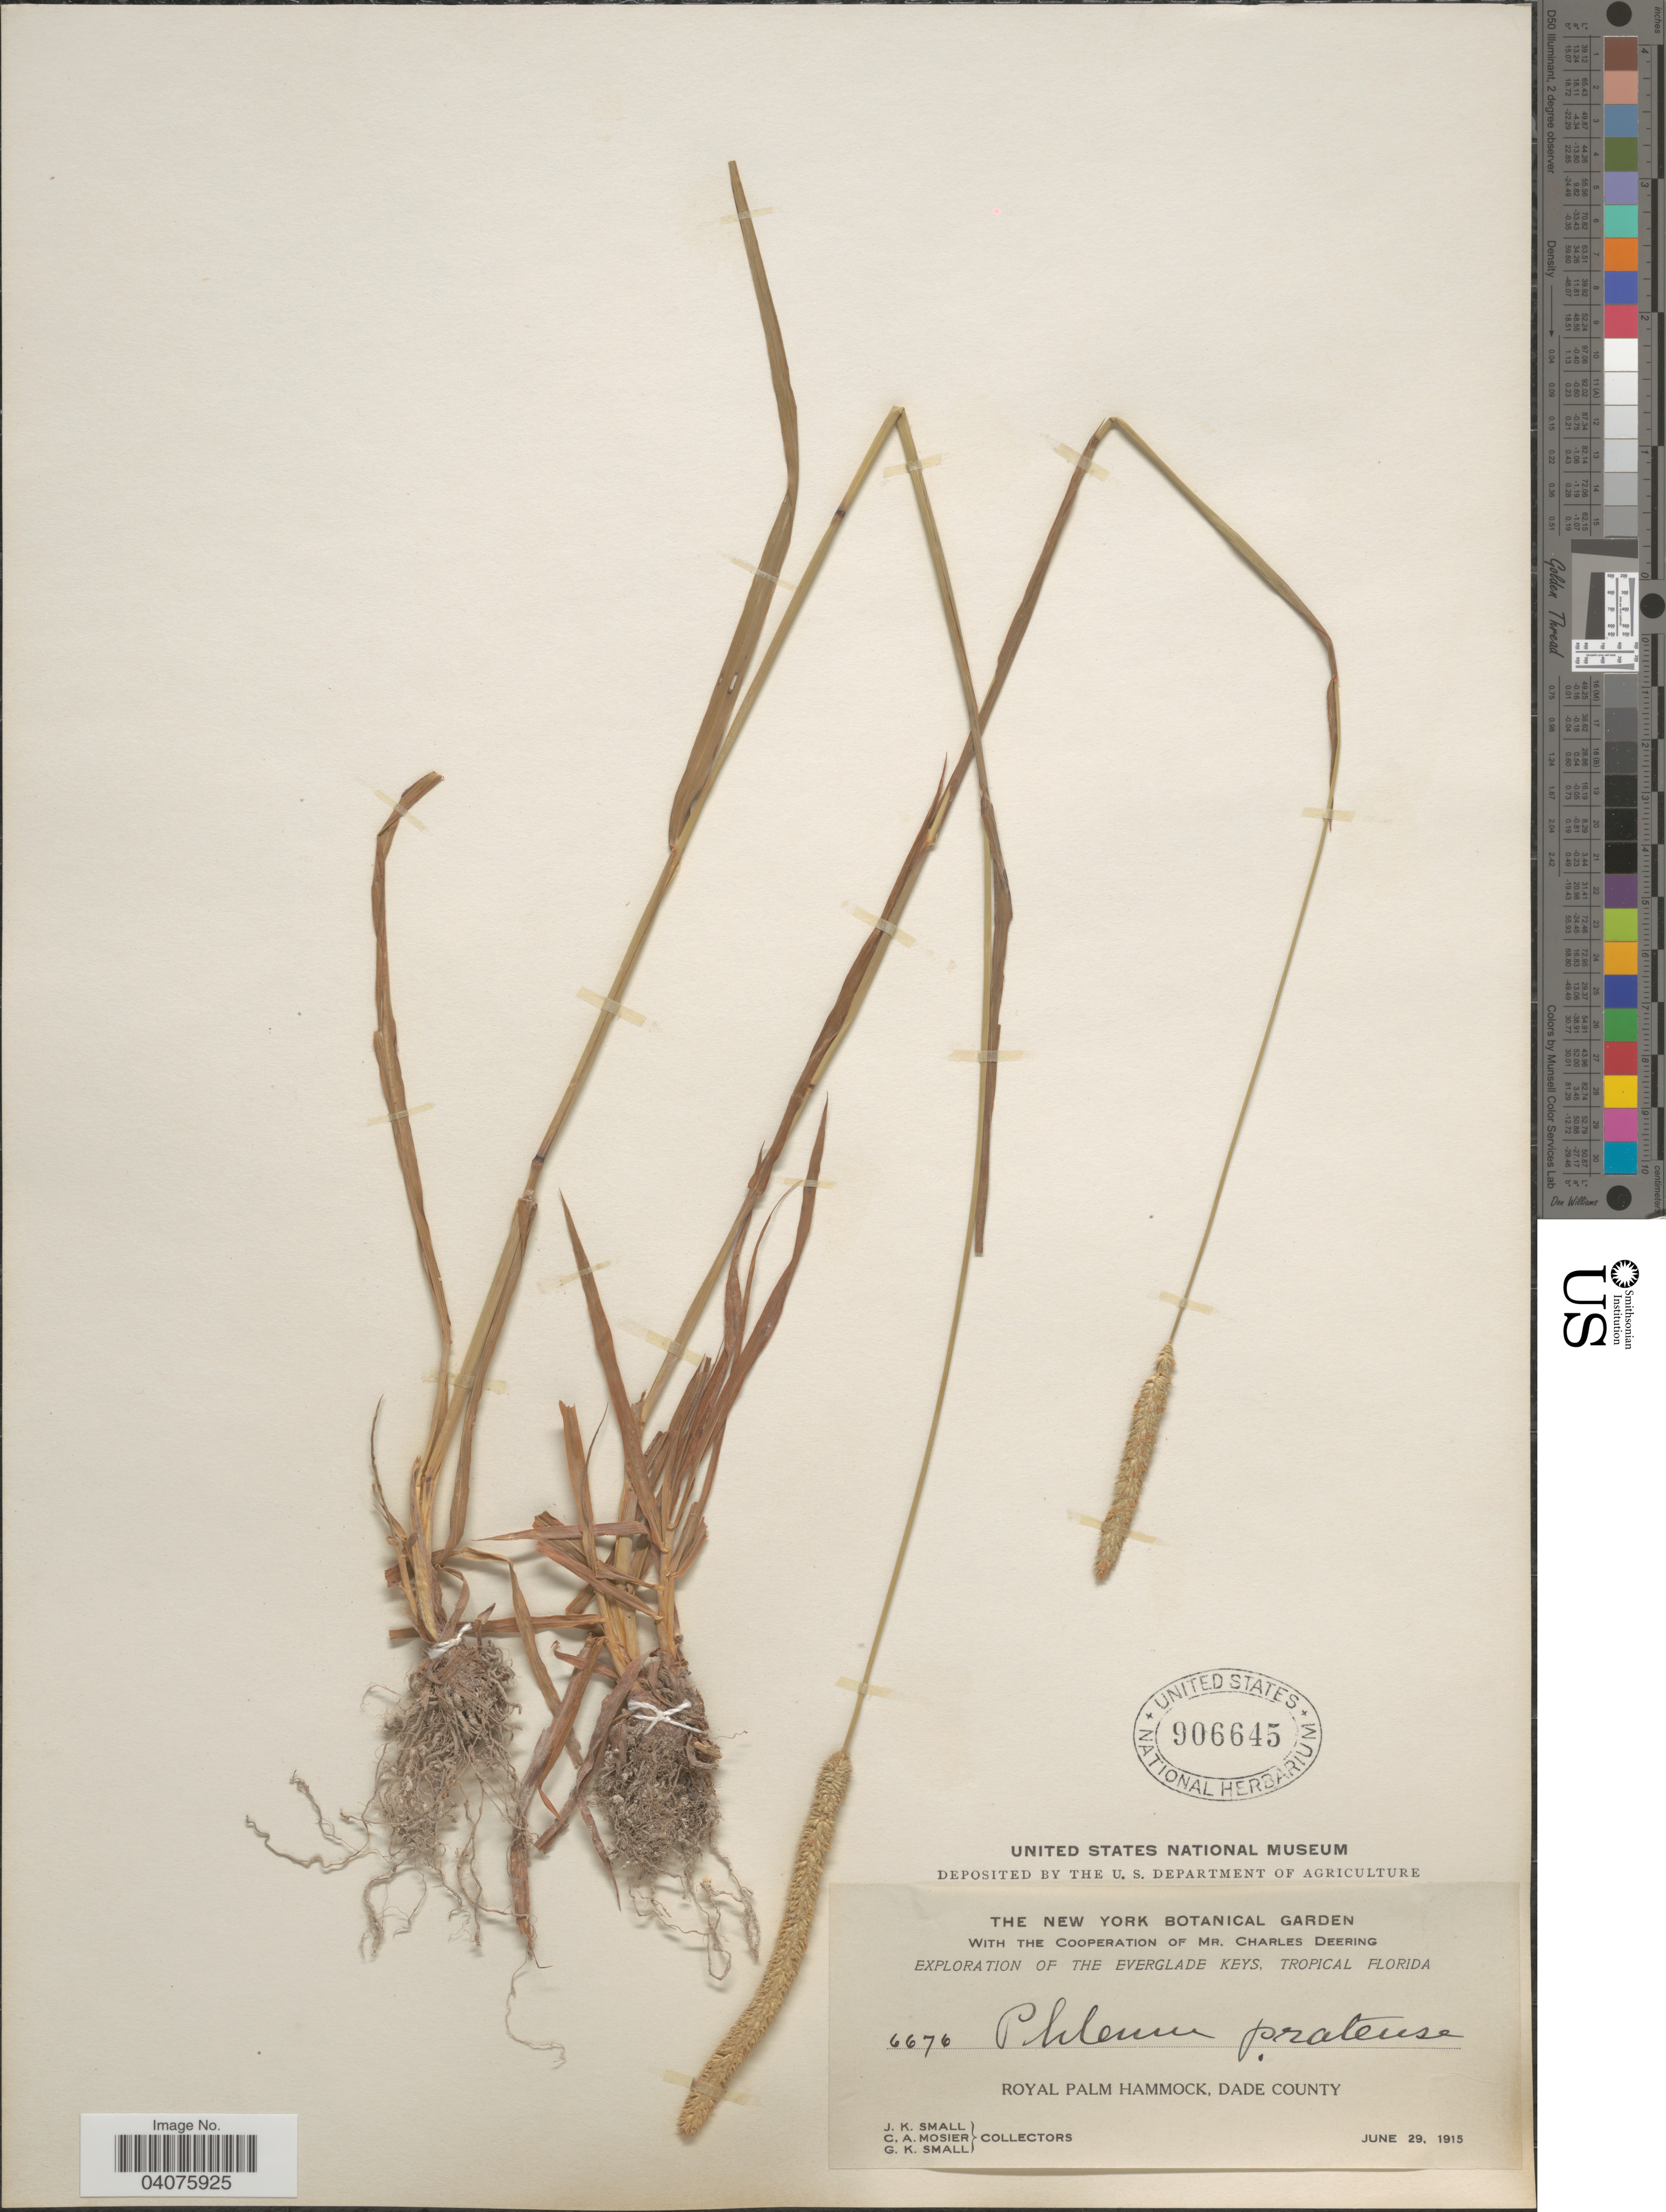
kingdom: Plantae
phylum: Tracheophyta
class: Liliopsida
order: Poales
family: Poaceae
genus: Phleum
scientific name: Phleum pratense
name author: L.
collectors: J. K. Small, C. A. Mosier & G. K. Small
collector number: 6676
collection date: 1915-06-29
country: United States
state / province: Florida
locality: Exploration of the Everglade Keys, Tropical Florida. Royal Palm Hammock, Dade County.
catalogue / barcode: US 906645